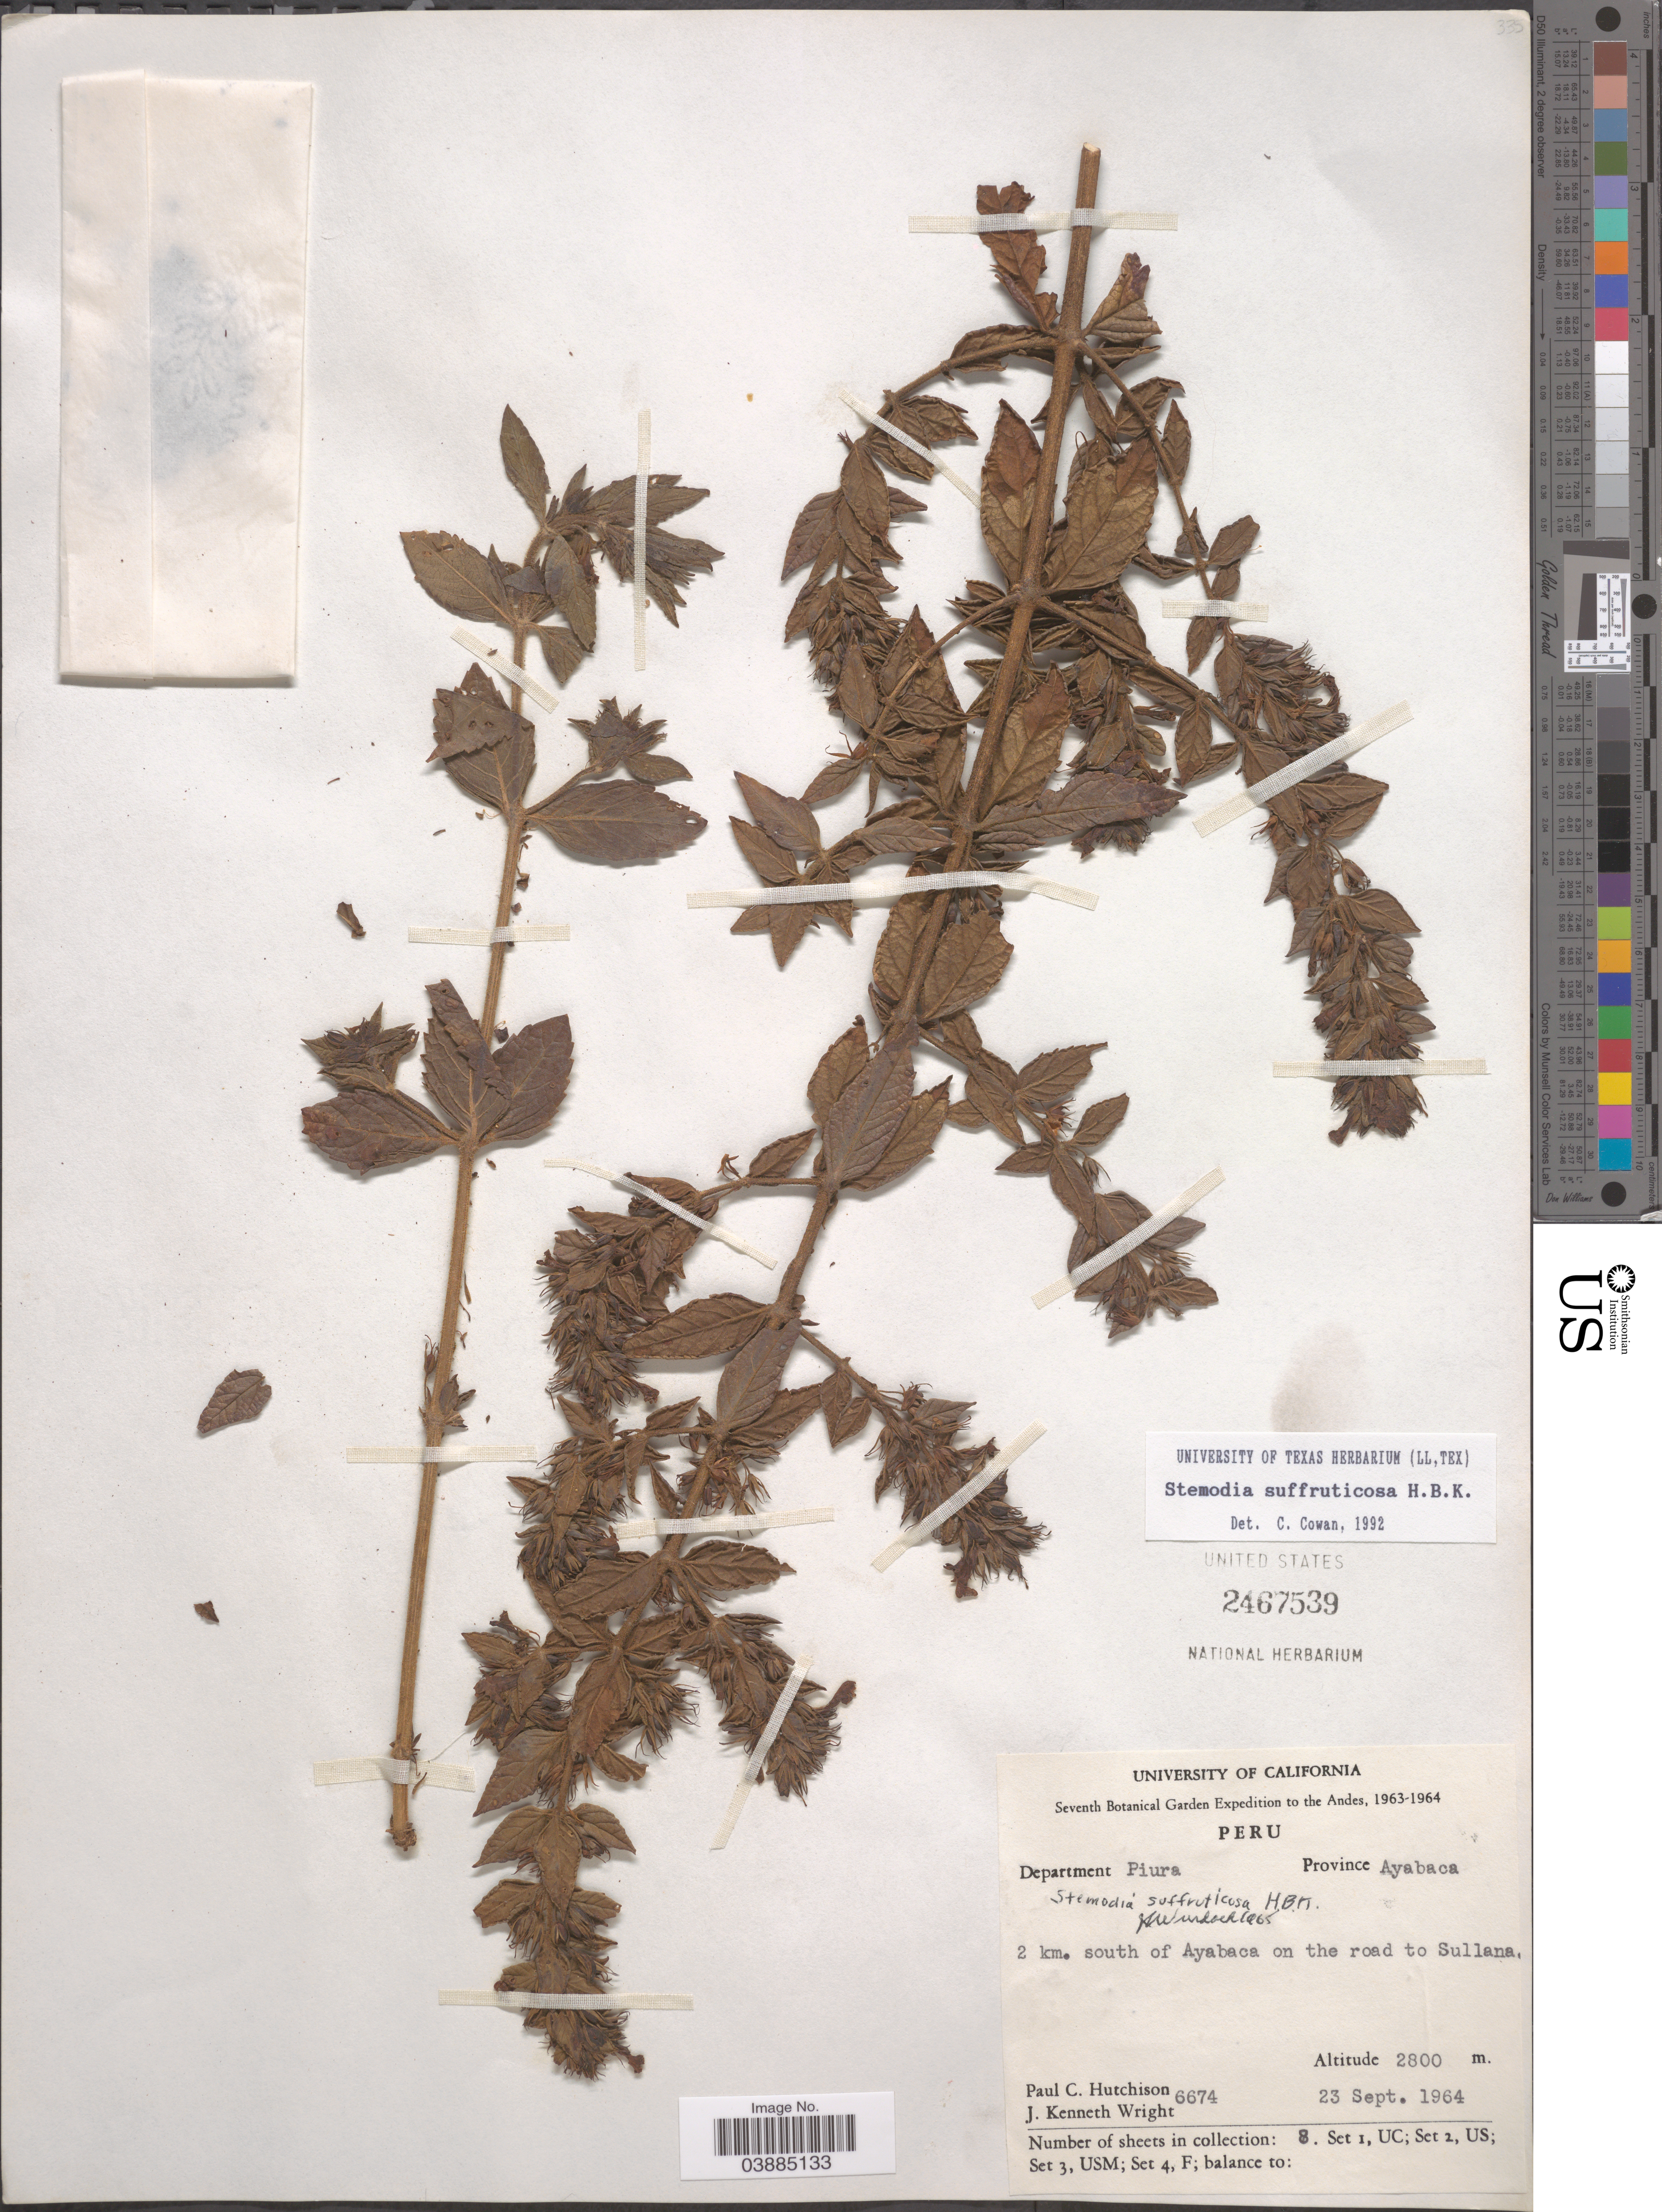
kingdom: Plantae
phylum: Tracheophyta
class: Magnoliopsida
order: Lamiales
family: Plantaginaceae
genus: Stemodia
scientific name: Stemodia suffruticosa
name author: Kunth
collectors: P. C. Hutchison & J. K. Wright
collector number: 6674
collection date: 1964-09-23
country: Peru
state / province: Piura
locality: The Andes. Department Piura, Province Ayabaca. 2 km. south of Ayabaca on the road to Sullana.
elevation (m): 2800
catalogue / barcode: US 2467539